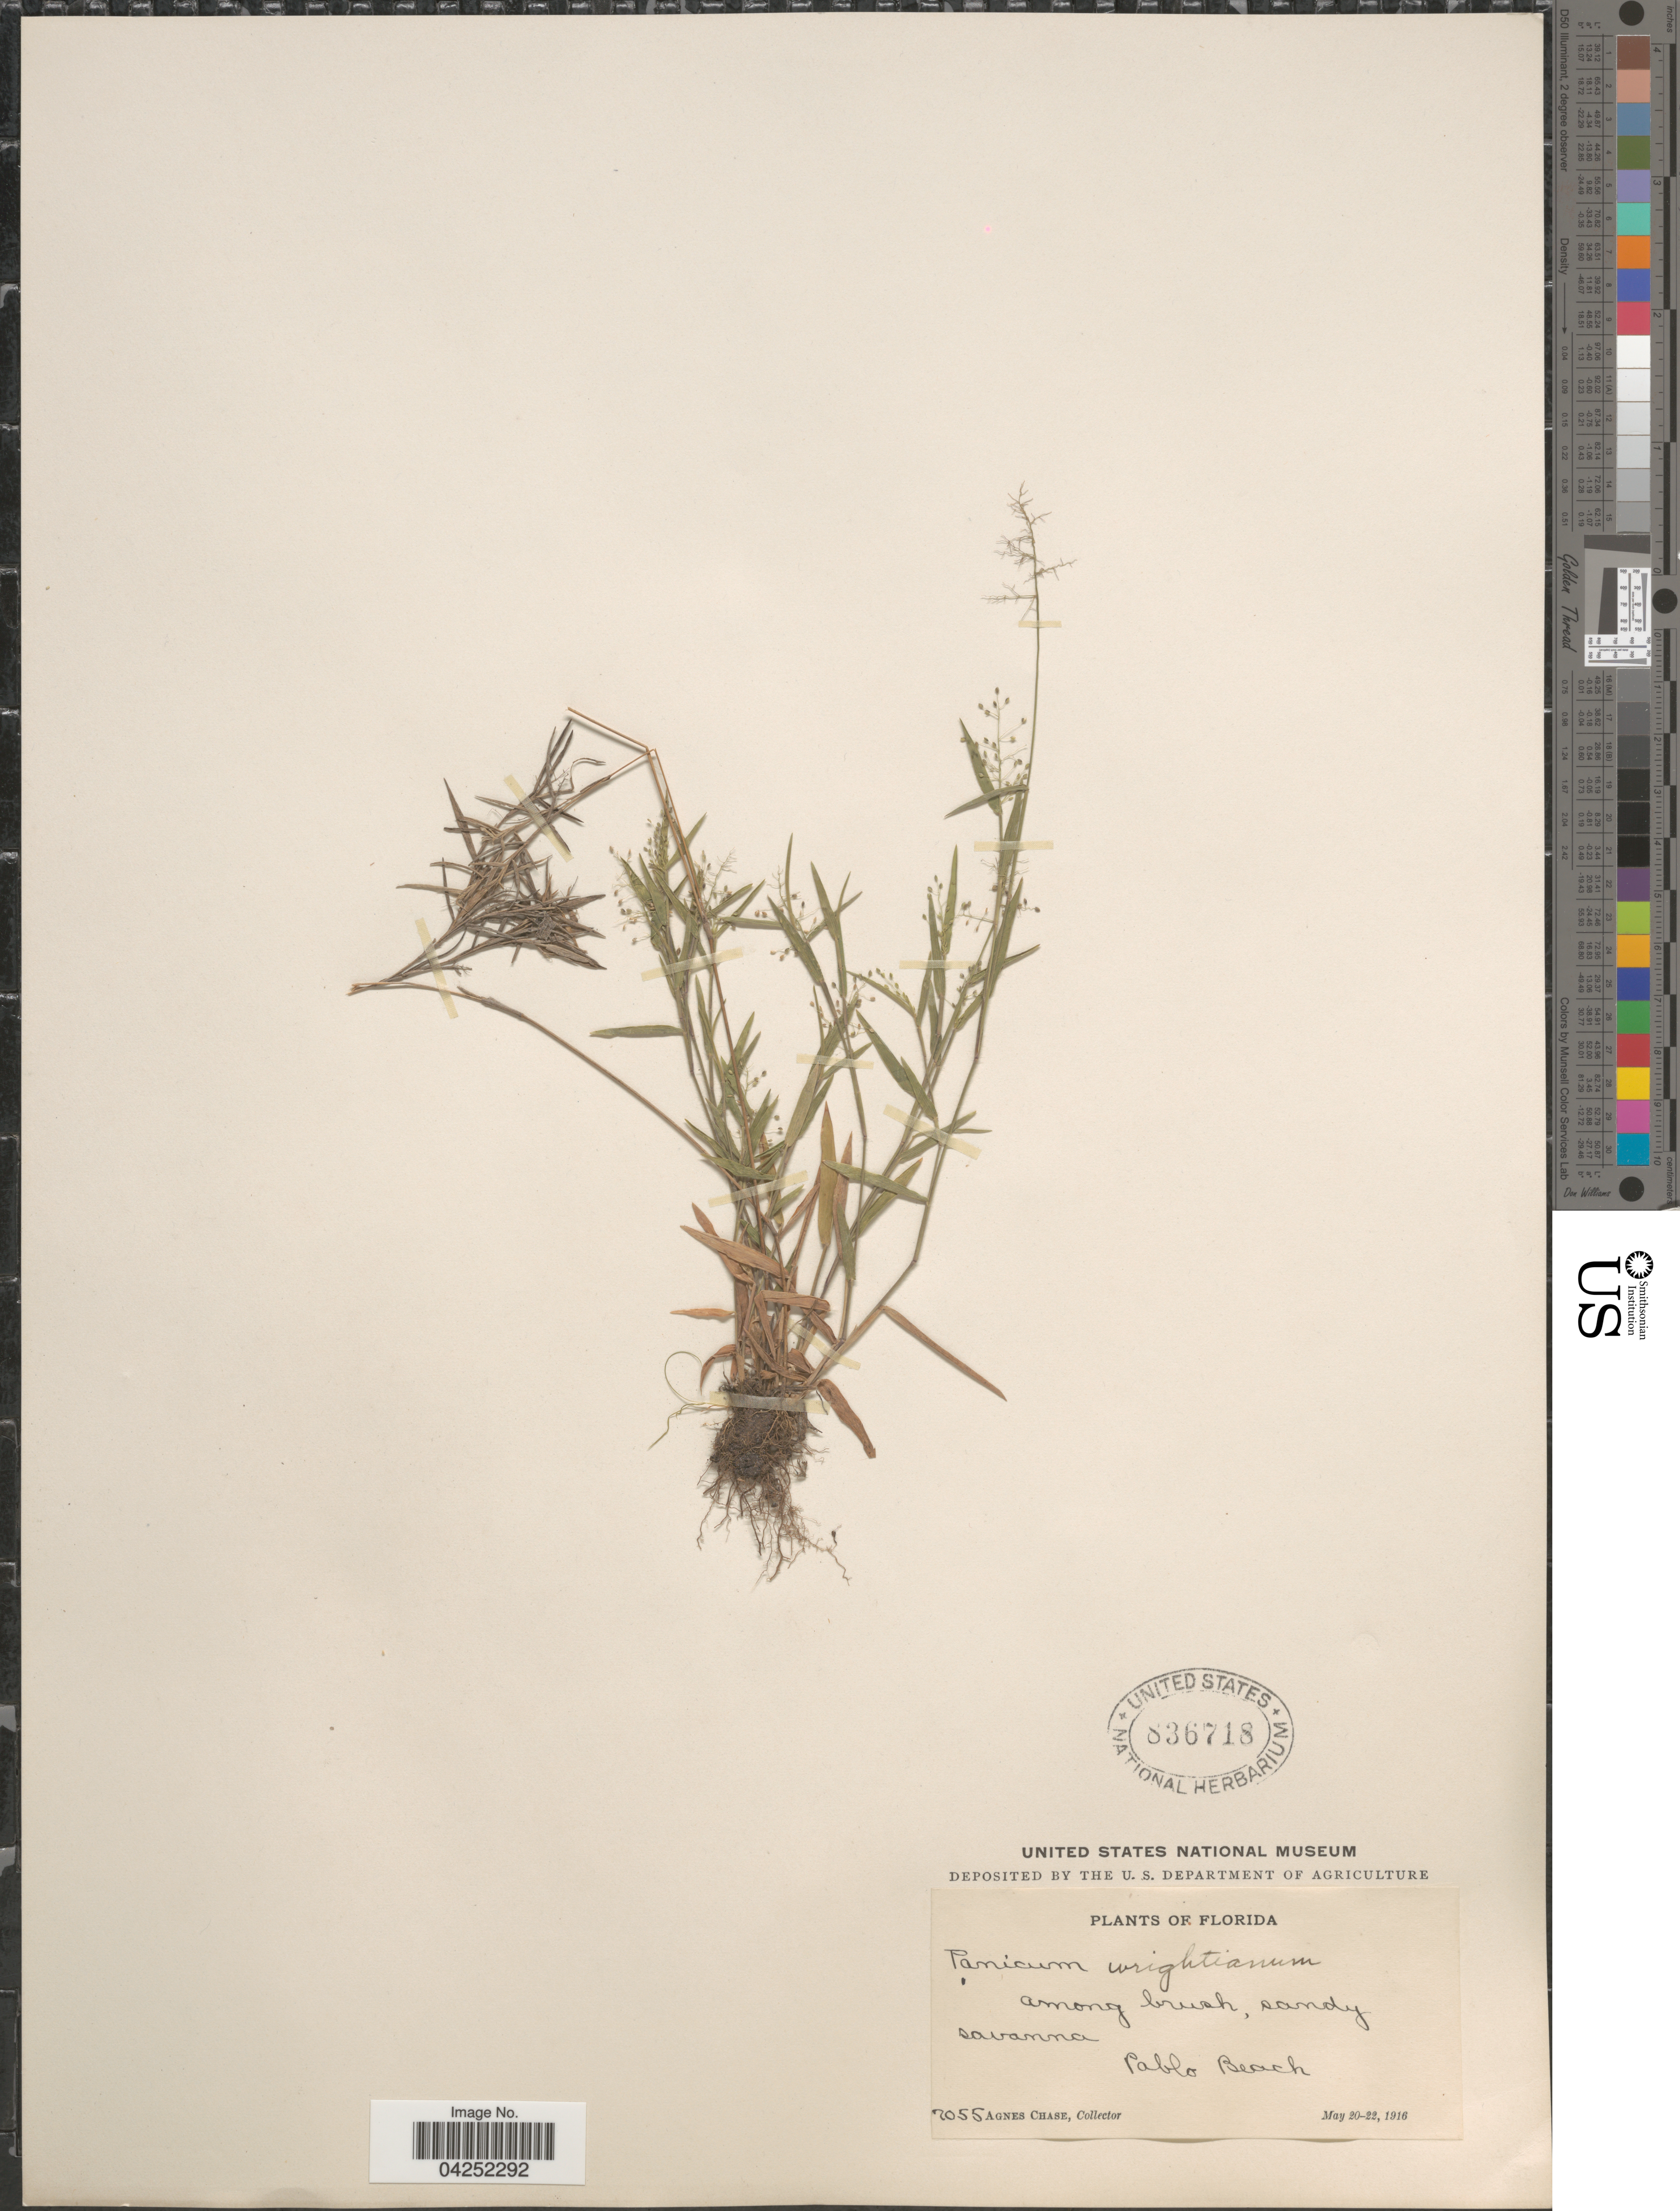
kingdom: Plantae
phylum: Tracheophyta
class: Liliopsida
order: Poales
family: Poaceae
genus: Dichanthelium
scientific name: Dichanthelium acuminatum var. longiligulatum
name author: (Nash) Gould & C.A. Clark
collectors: A. Chase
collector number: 7055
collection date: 1916-05-20/1916-05-22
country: United States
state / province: Florida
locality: Among brush, sandy savanna. Pablo Beach.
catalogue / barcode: US 836718